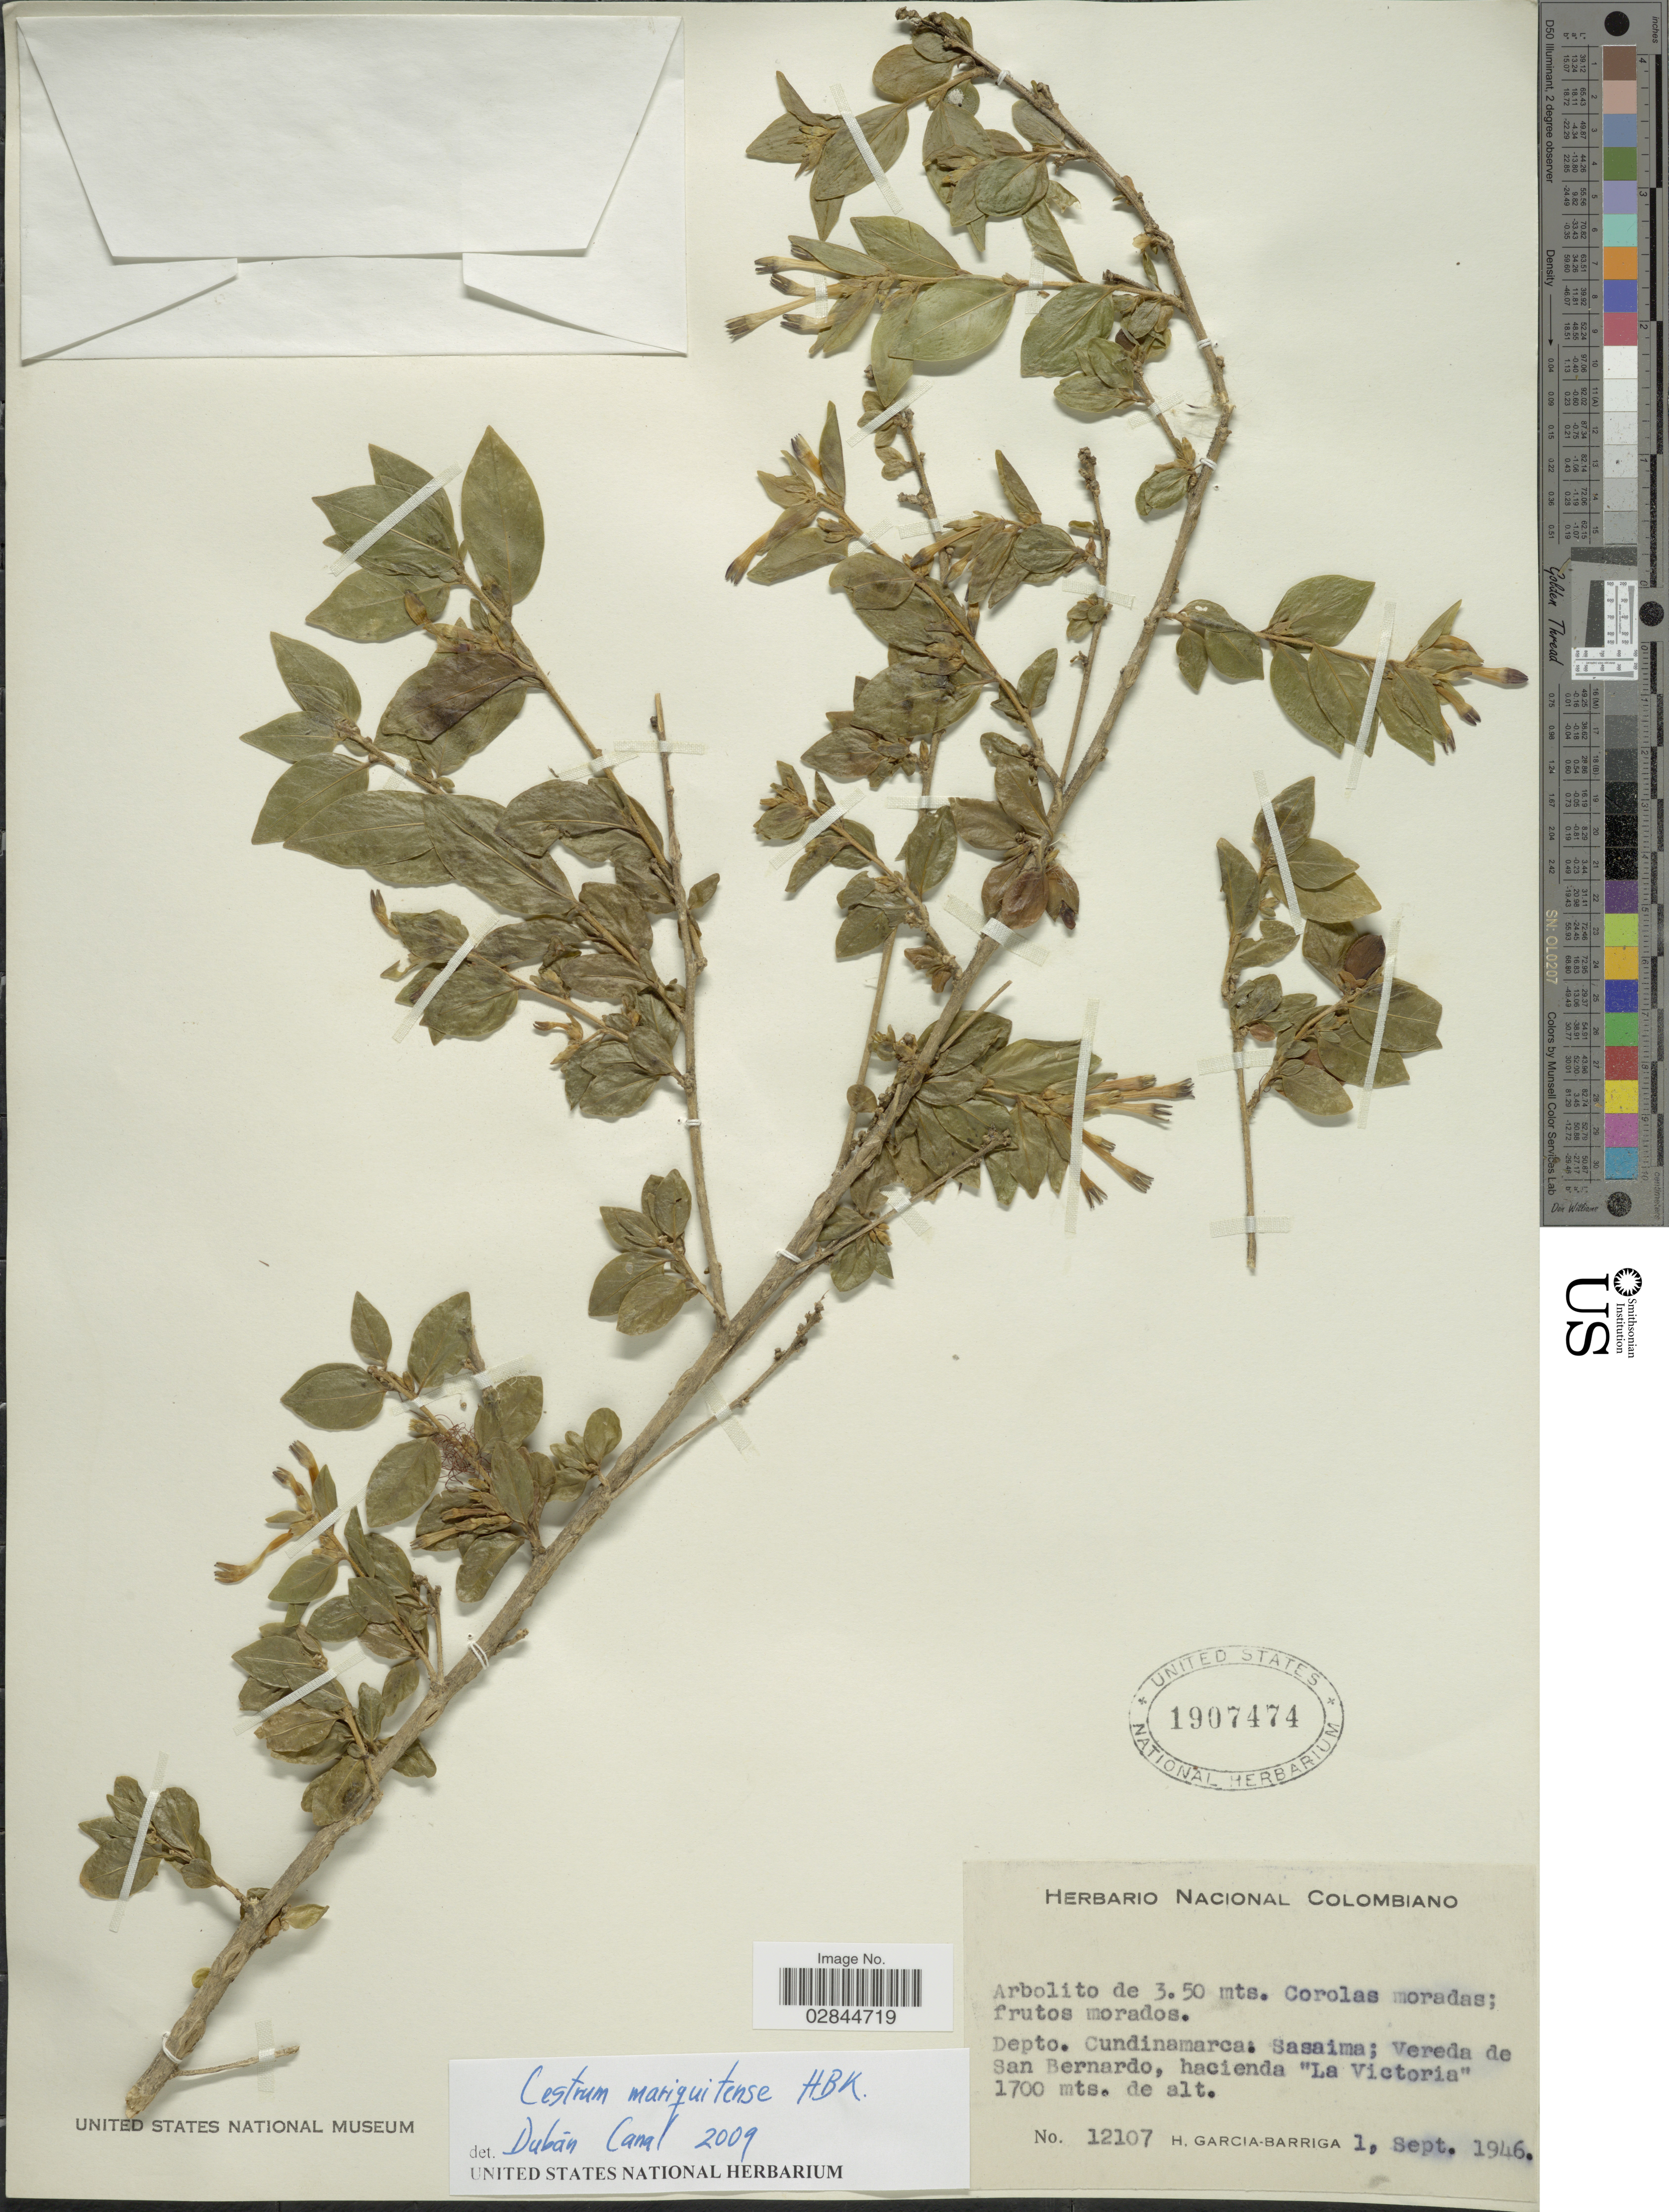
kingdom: Plantae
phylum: Tracheophyta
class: Magnoliopsida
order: Solanales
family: Solanaceae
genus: Cestrum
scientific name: Cestrum mariquitense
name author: Kunth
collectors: H. García Barriga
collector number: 12107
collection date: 1946-09-01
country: Colombia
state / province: Cundinamarca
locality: Depto. Cundinamarca: Sasaima; Vereda de San Bernardo, hacienda "La Victoria".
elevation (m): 1700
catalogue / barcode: US 1907474